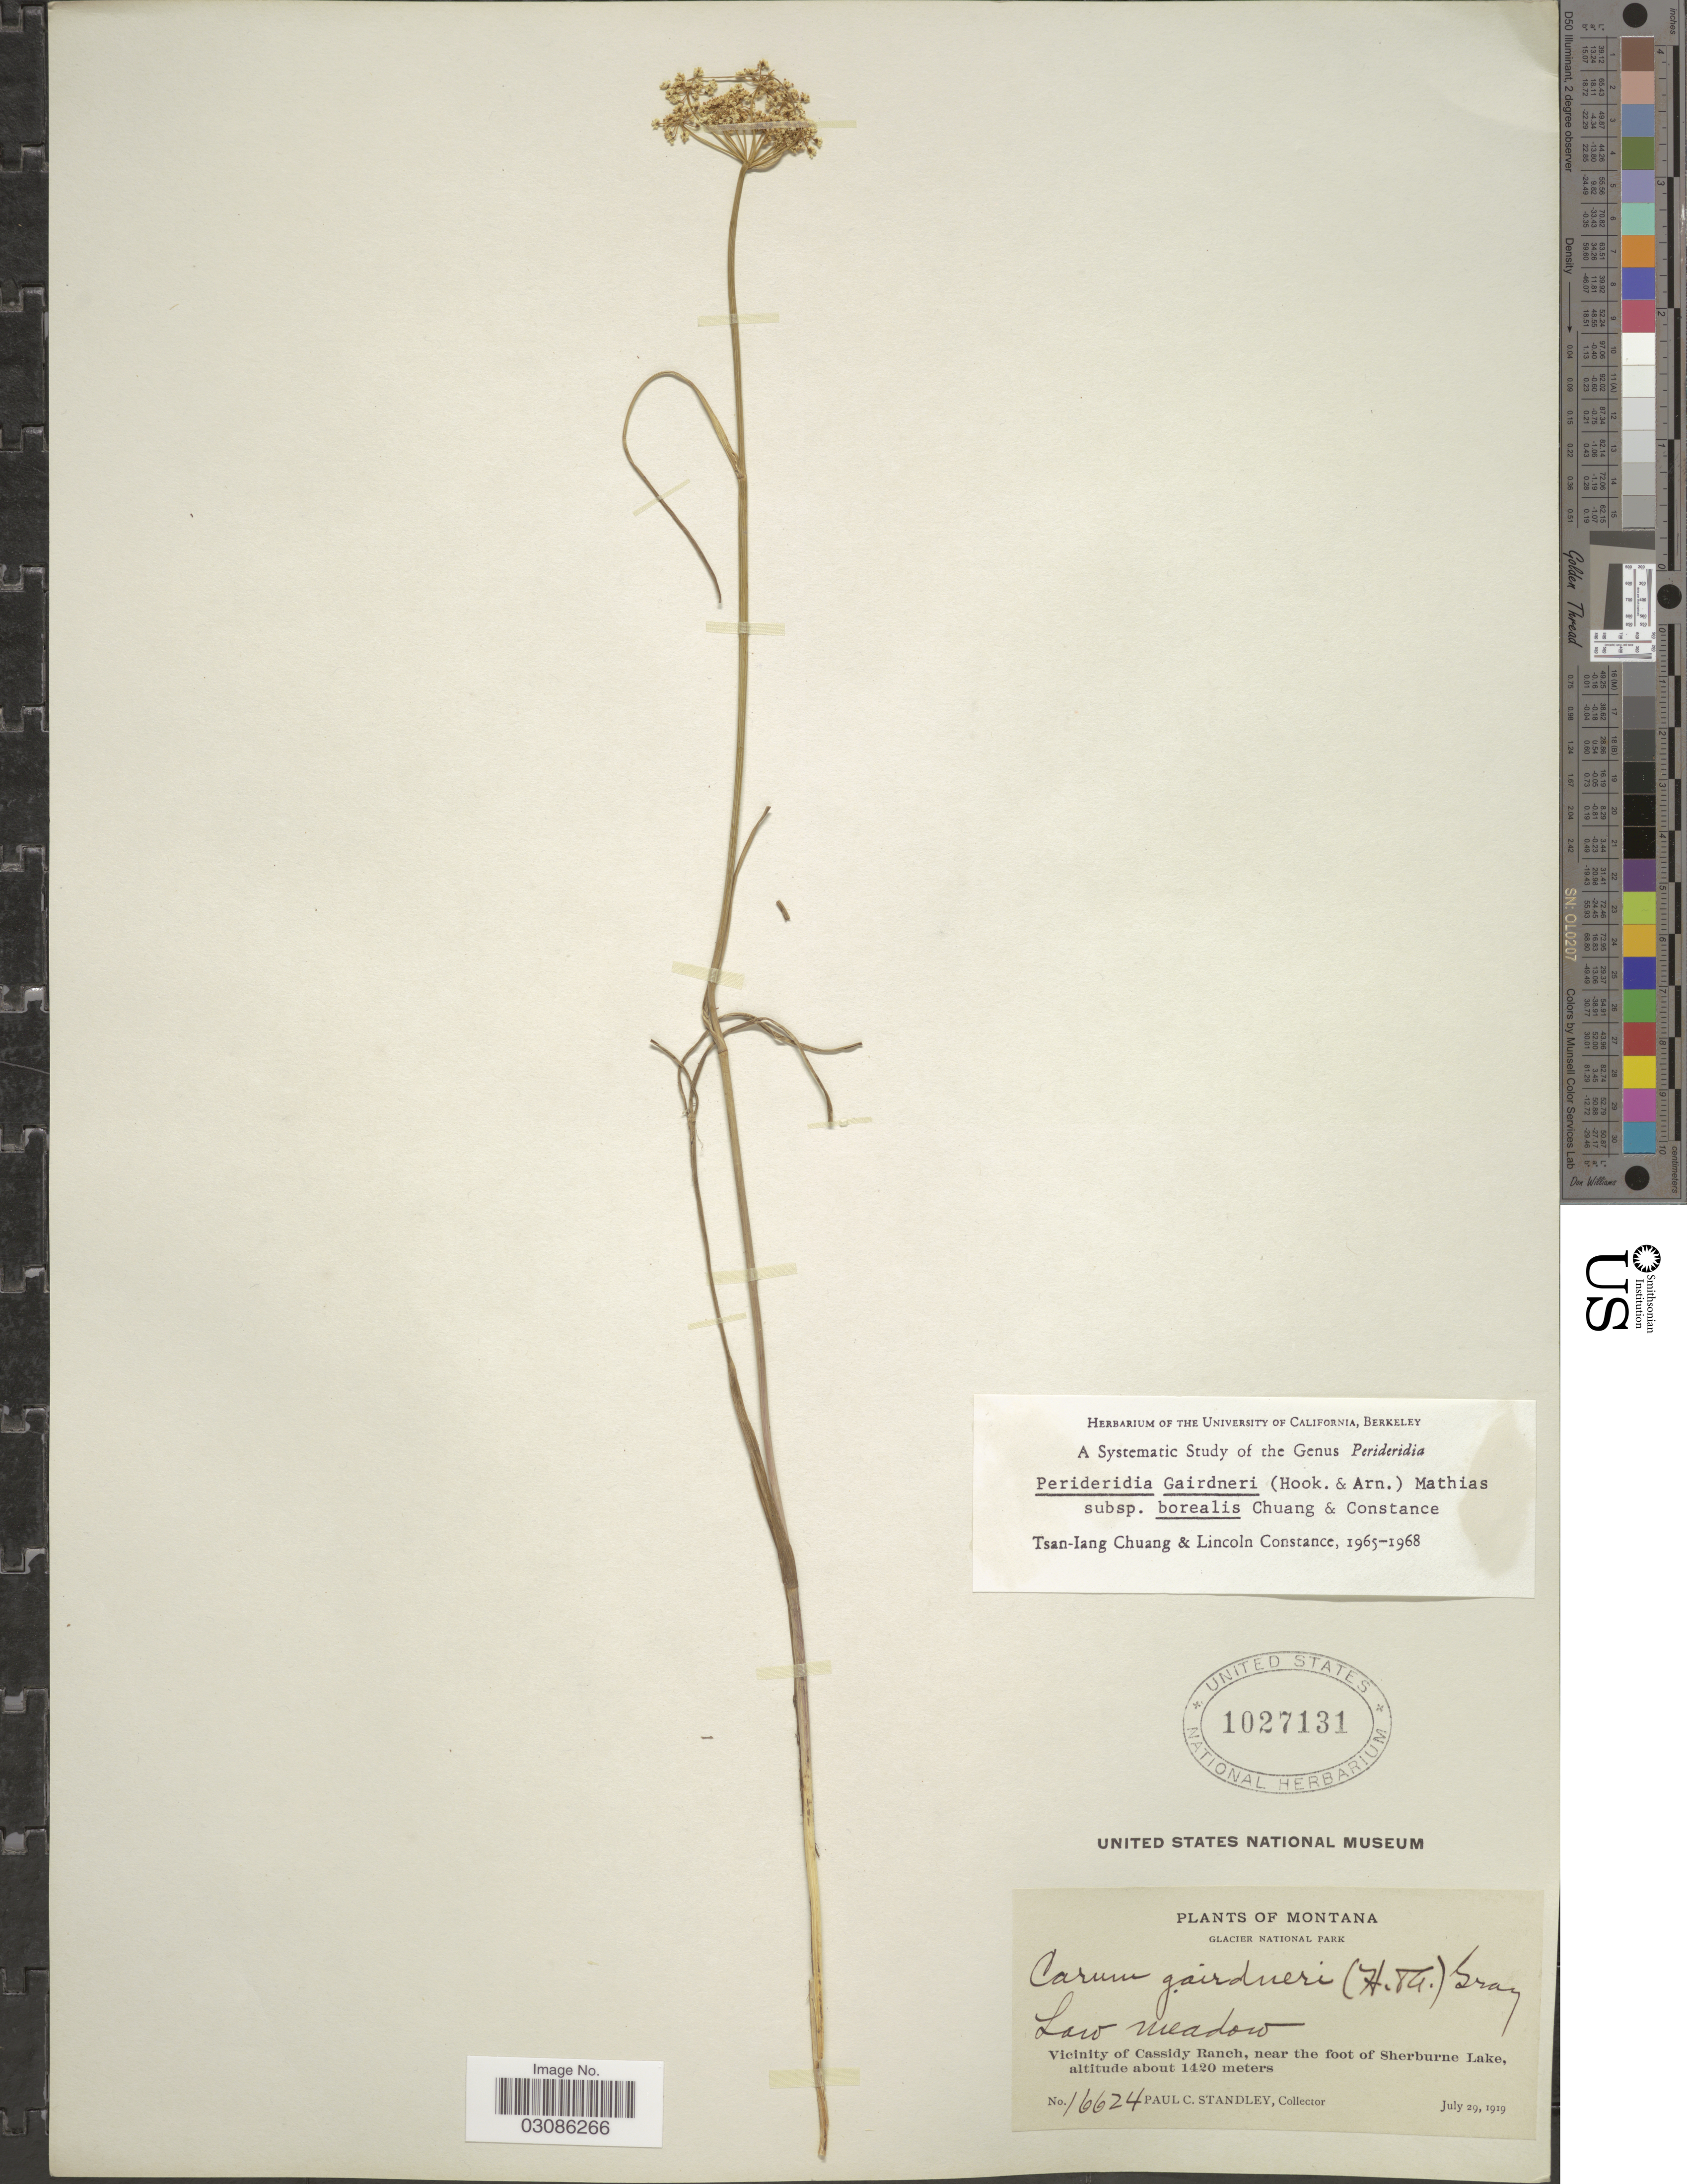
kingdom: Plantae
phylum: Tracheophyta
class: Magnoliopsida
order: Apiales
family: Apiaceae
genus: Perideridia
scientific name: Perideridia gairdneri subsp. borealis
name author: T.I. Chuang & Constance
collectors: P. C. Standley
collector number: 16624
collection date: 1919-07-29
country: United States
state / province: Montana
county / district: Glacier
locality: Glacier National Park, Vicinity of Cassidy Ranch, near the foot of Sherburne Lake.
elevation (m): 1420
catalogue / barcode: US 1027131